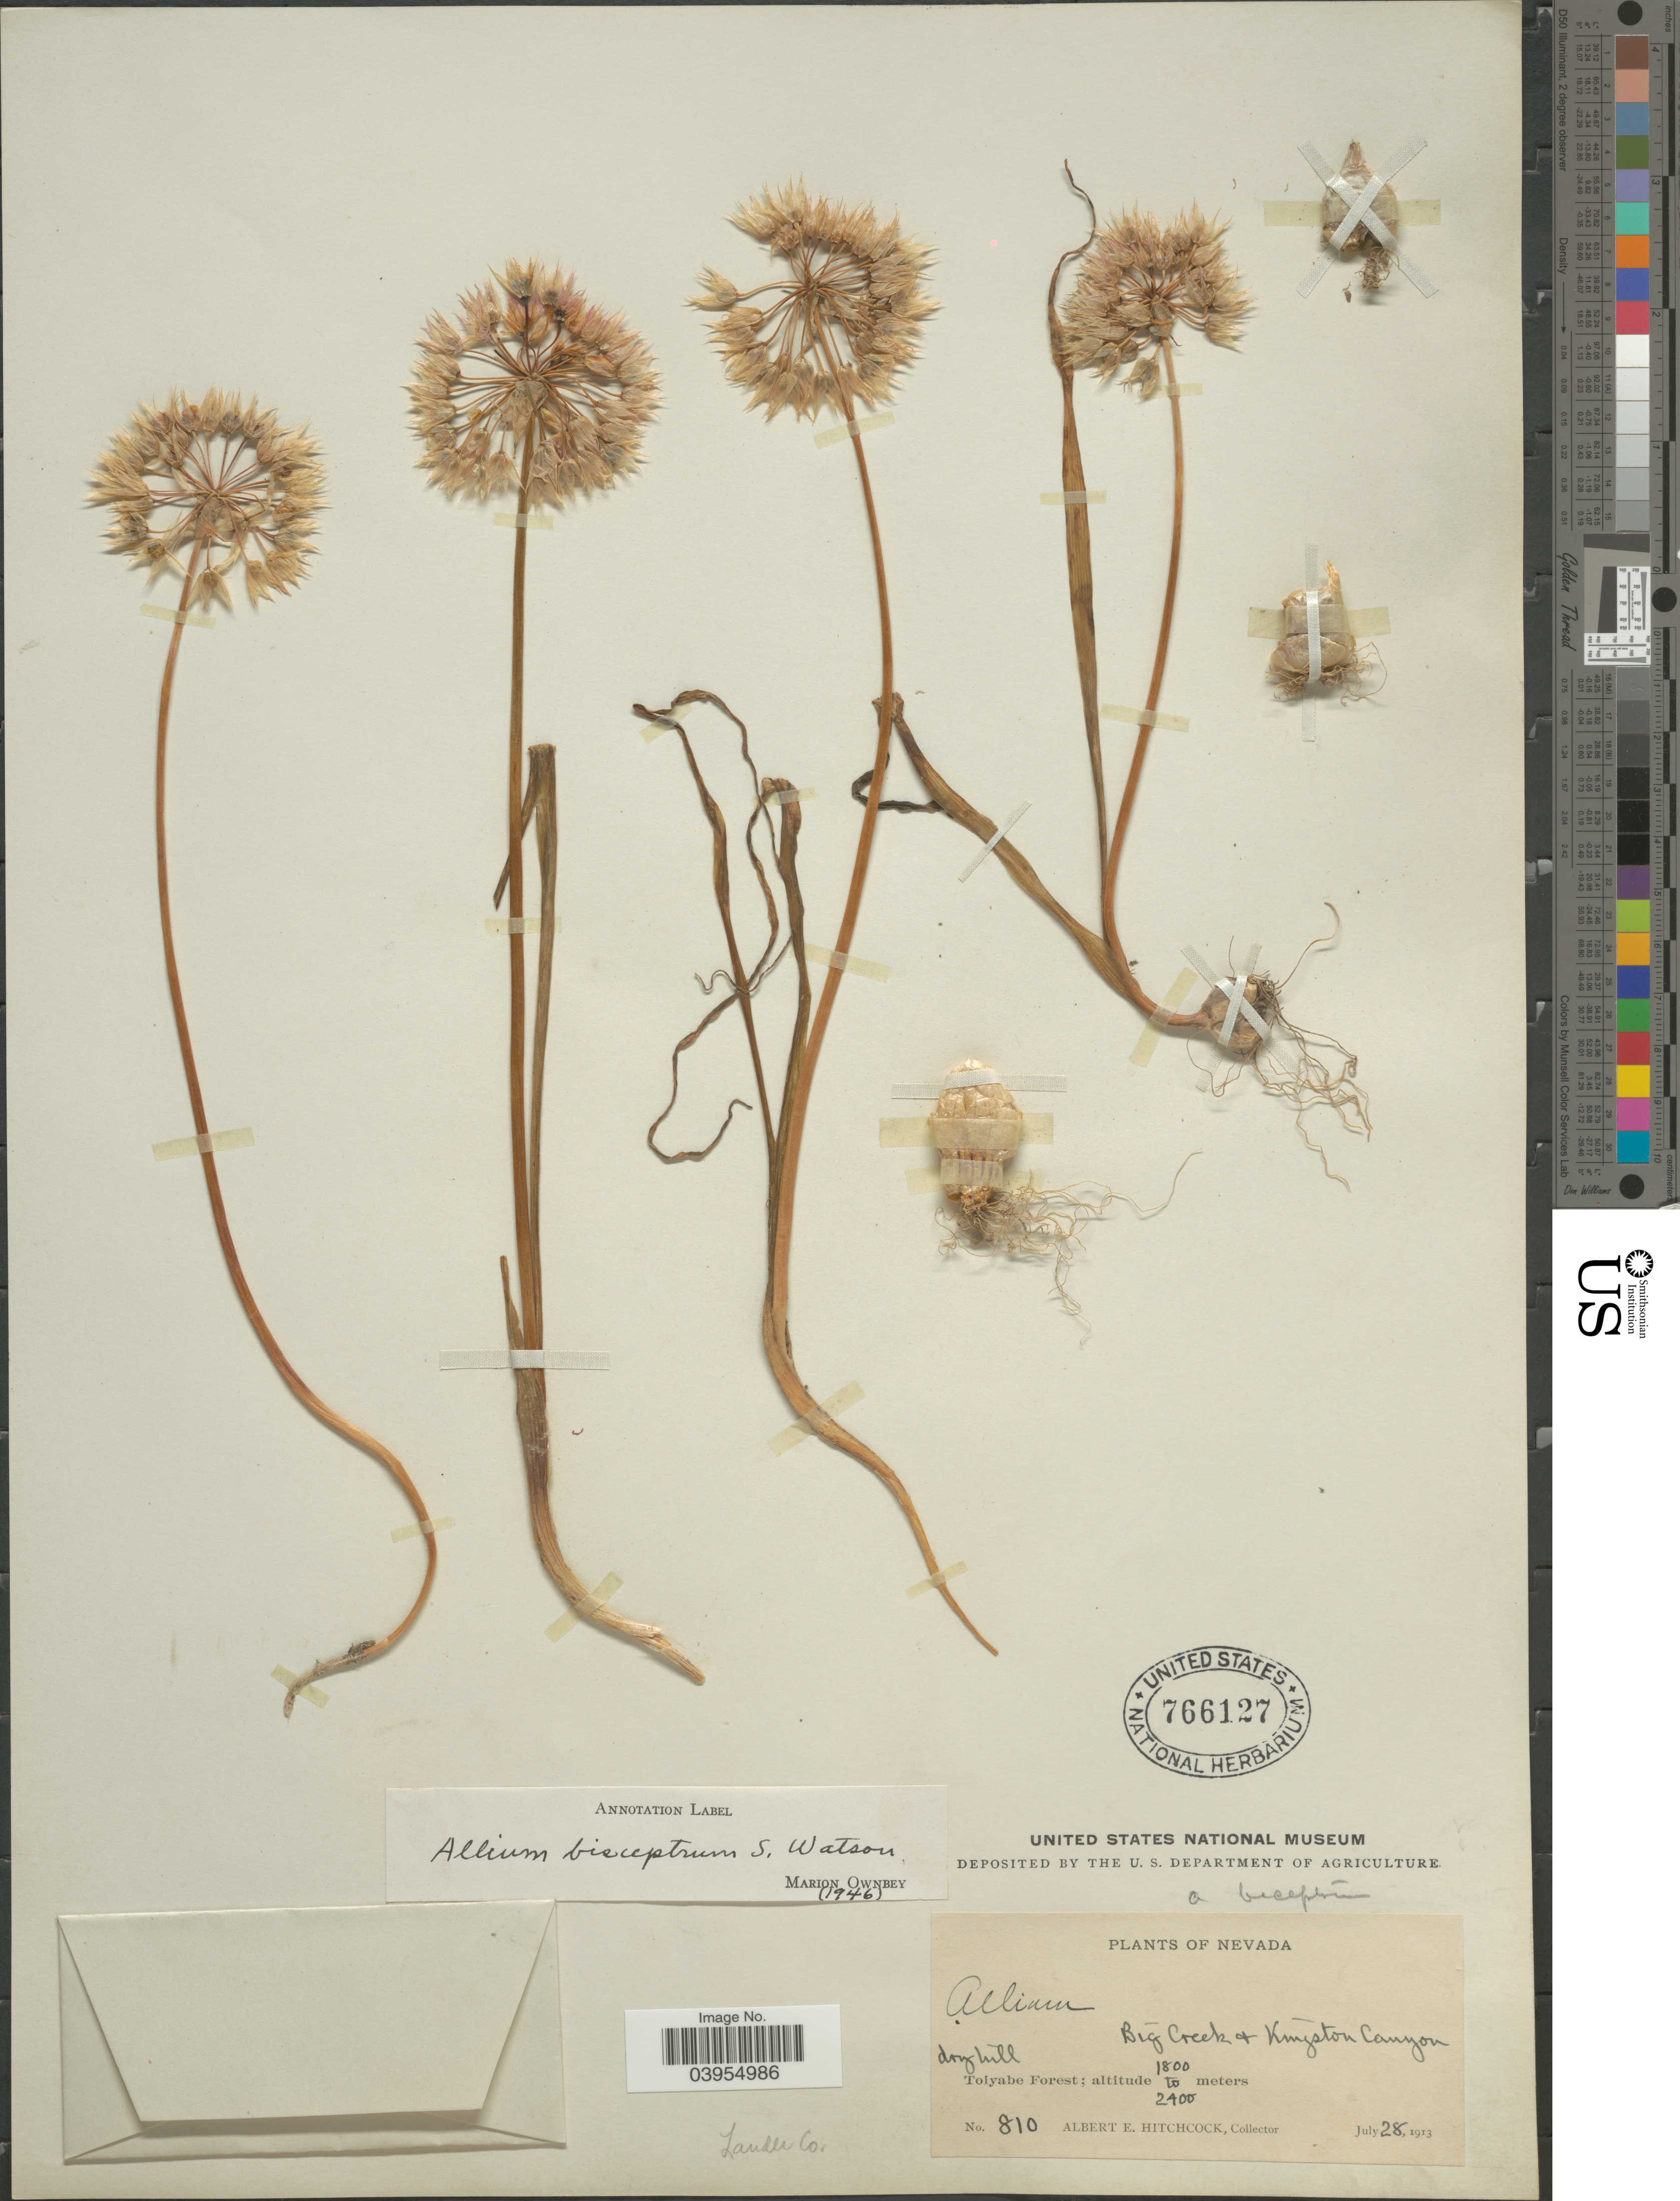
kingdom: Plantae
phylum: Tracheophyta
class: Liliopsida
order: Asparagales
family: Amaryllidaceae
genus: Allium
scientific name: Allium bisceptrum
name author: S. Watson in C. King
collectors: A. Hitchcock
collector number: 810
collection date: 1913-07-28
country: United States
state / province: Nevada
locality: Big Creek & Kingston Canyon. Toiyabe Forest. Lander Co.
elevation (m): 1800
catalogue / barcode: US 766127